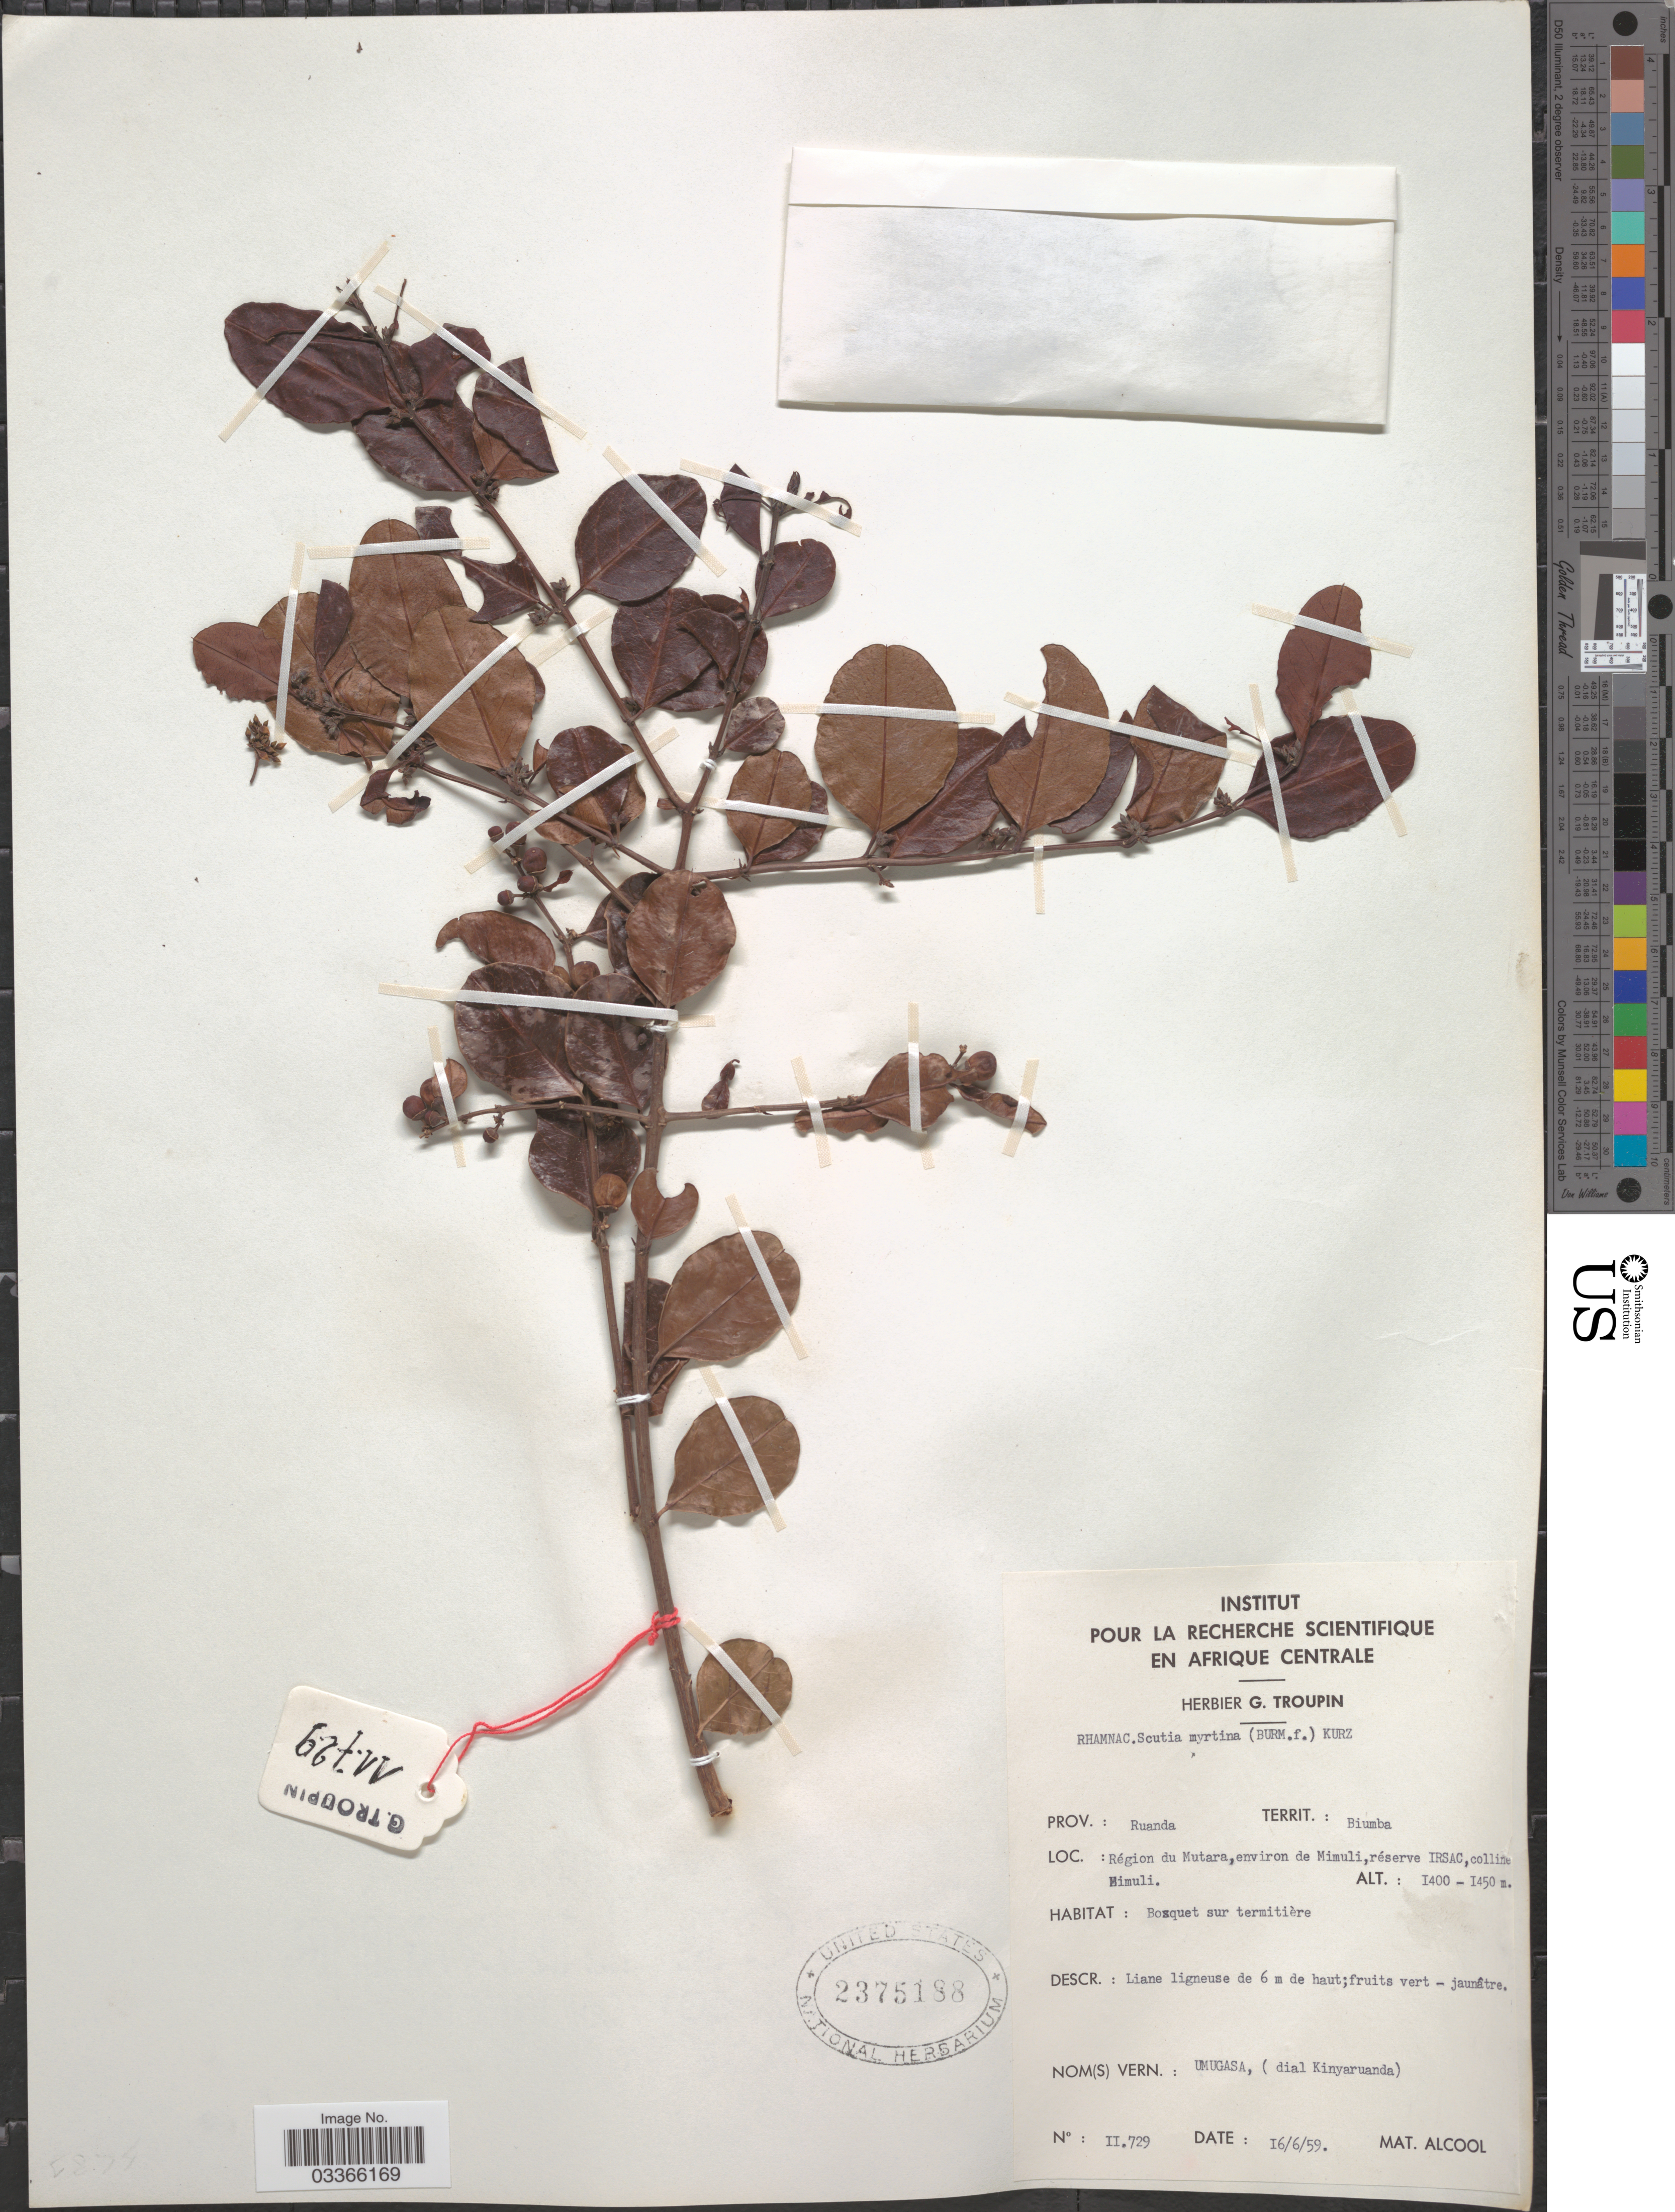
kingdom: Plantae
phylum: Tracheophyta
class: Magnoliopsida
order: Rosales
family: Rhamnaceae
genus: Scutia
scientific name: Scutia myrtina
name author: (Burm. f.) Kurz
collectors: ex herb. G. Troupin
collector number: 11729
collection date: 1959-06-16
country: Rwanda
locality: Prov.: Ruanda, Territ.: Biumba, Région du Mutara, environ de Mimuli, réserve IRSAC, colline Mimuli.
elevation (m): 1400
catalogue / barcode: US 2375188